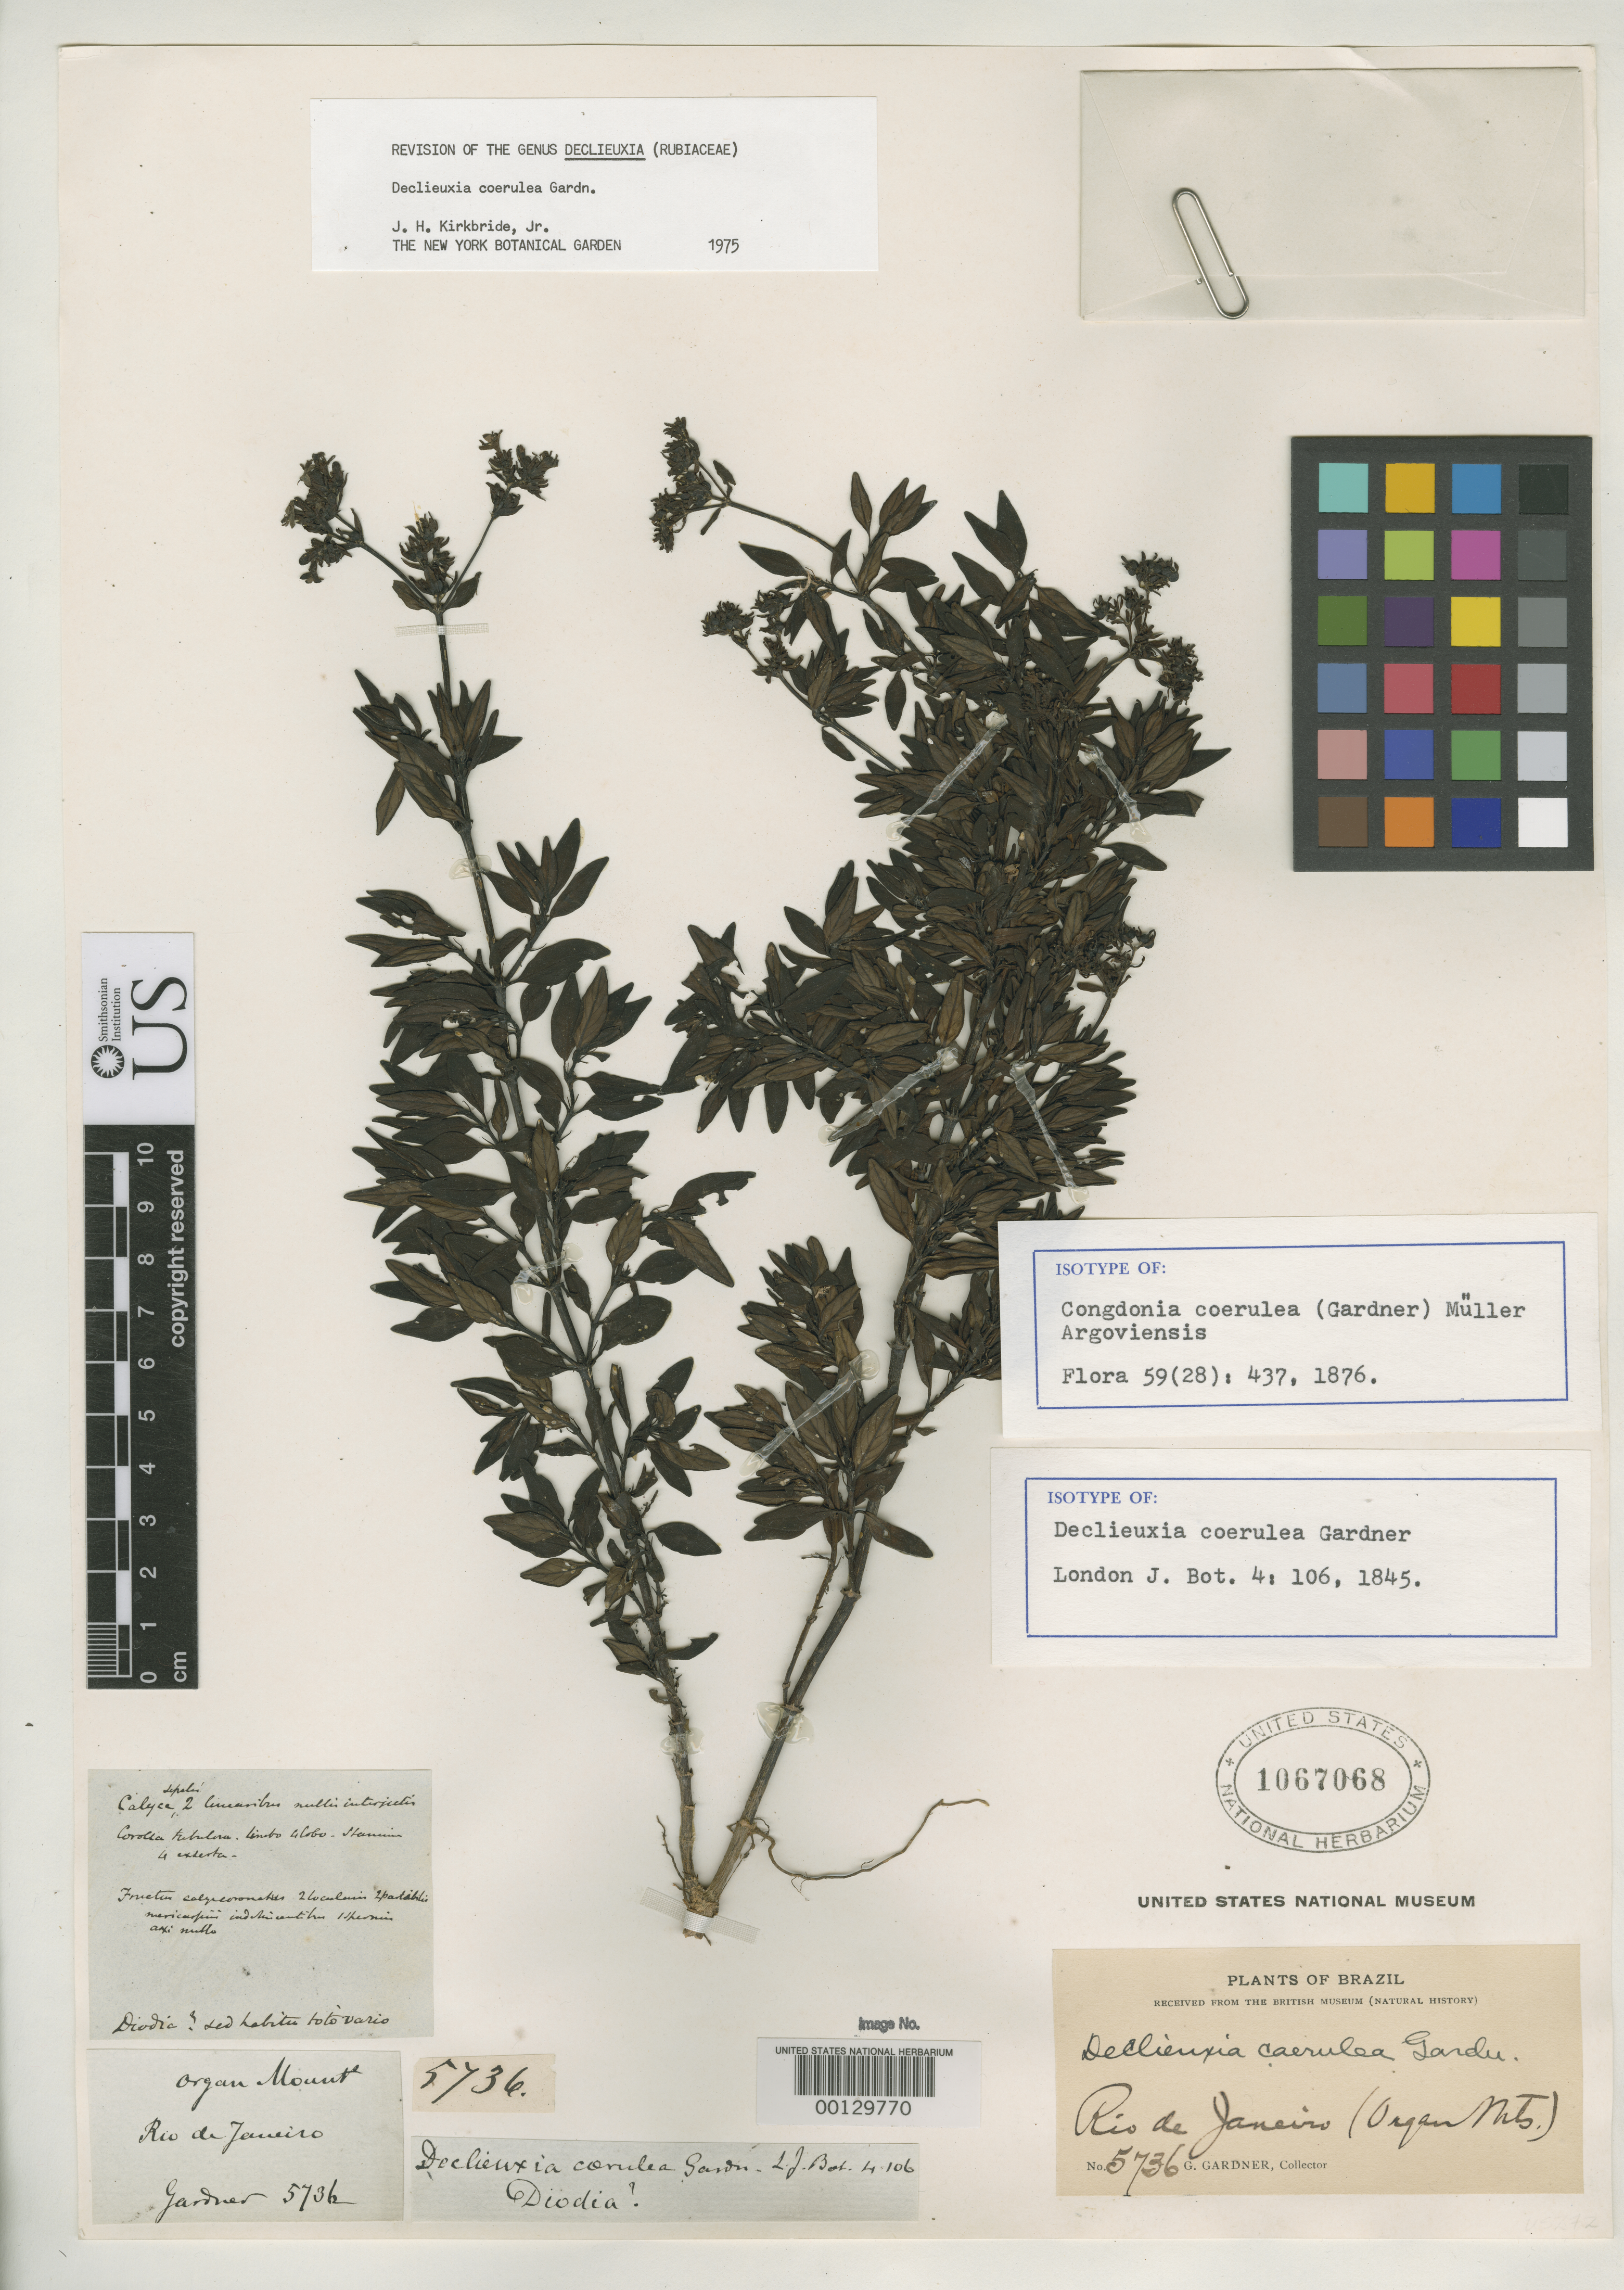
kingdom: Plantae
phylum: Tracheophyta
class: Magnoliopsida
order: Gentianales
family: Rubiaceae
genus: Declieuxia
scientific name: Declieuxia coerulea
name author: Gardner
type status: Isotype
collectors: G. Gardner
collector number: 5736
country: Brazil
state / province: Rio de Janeiro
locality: Summit of Organ Mts.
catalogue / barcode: US 1067068